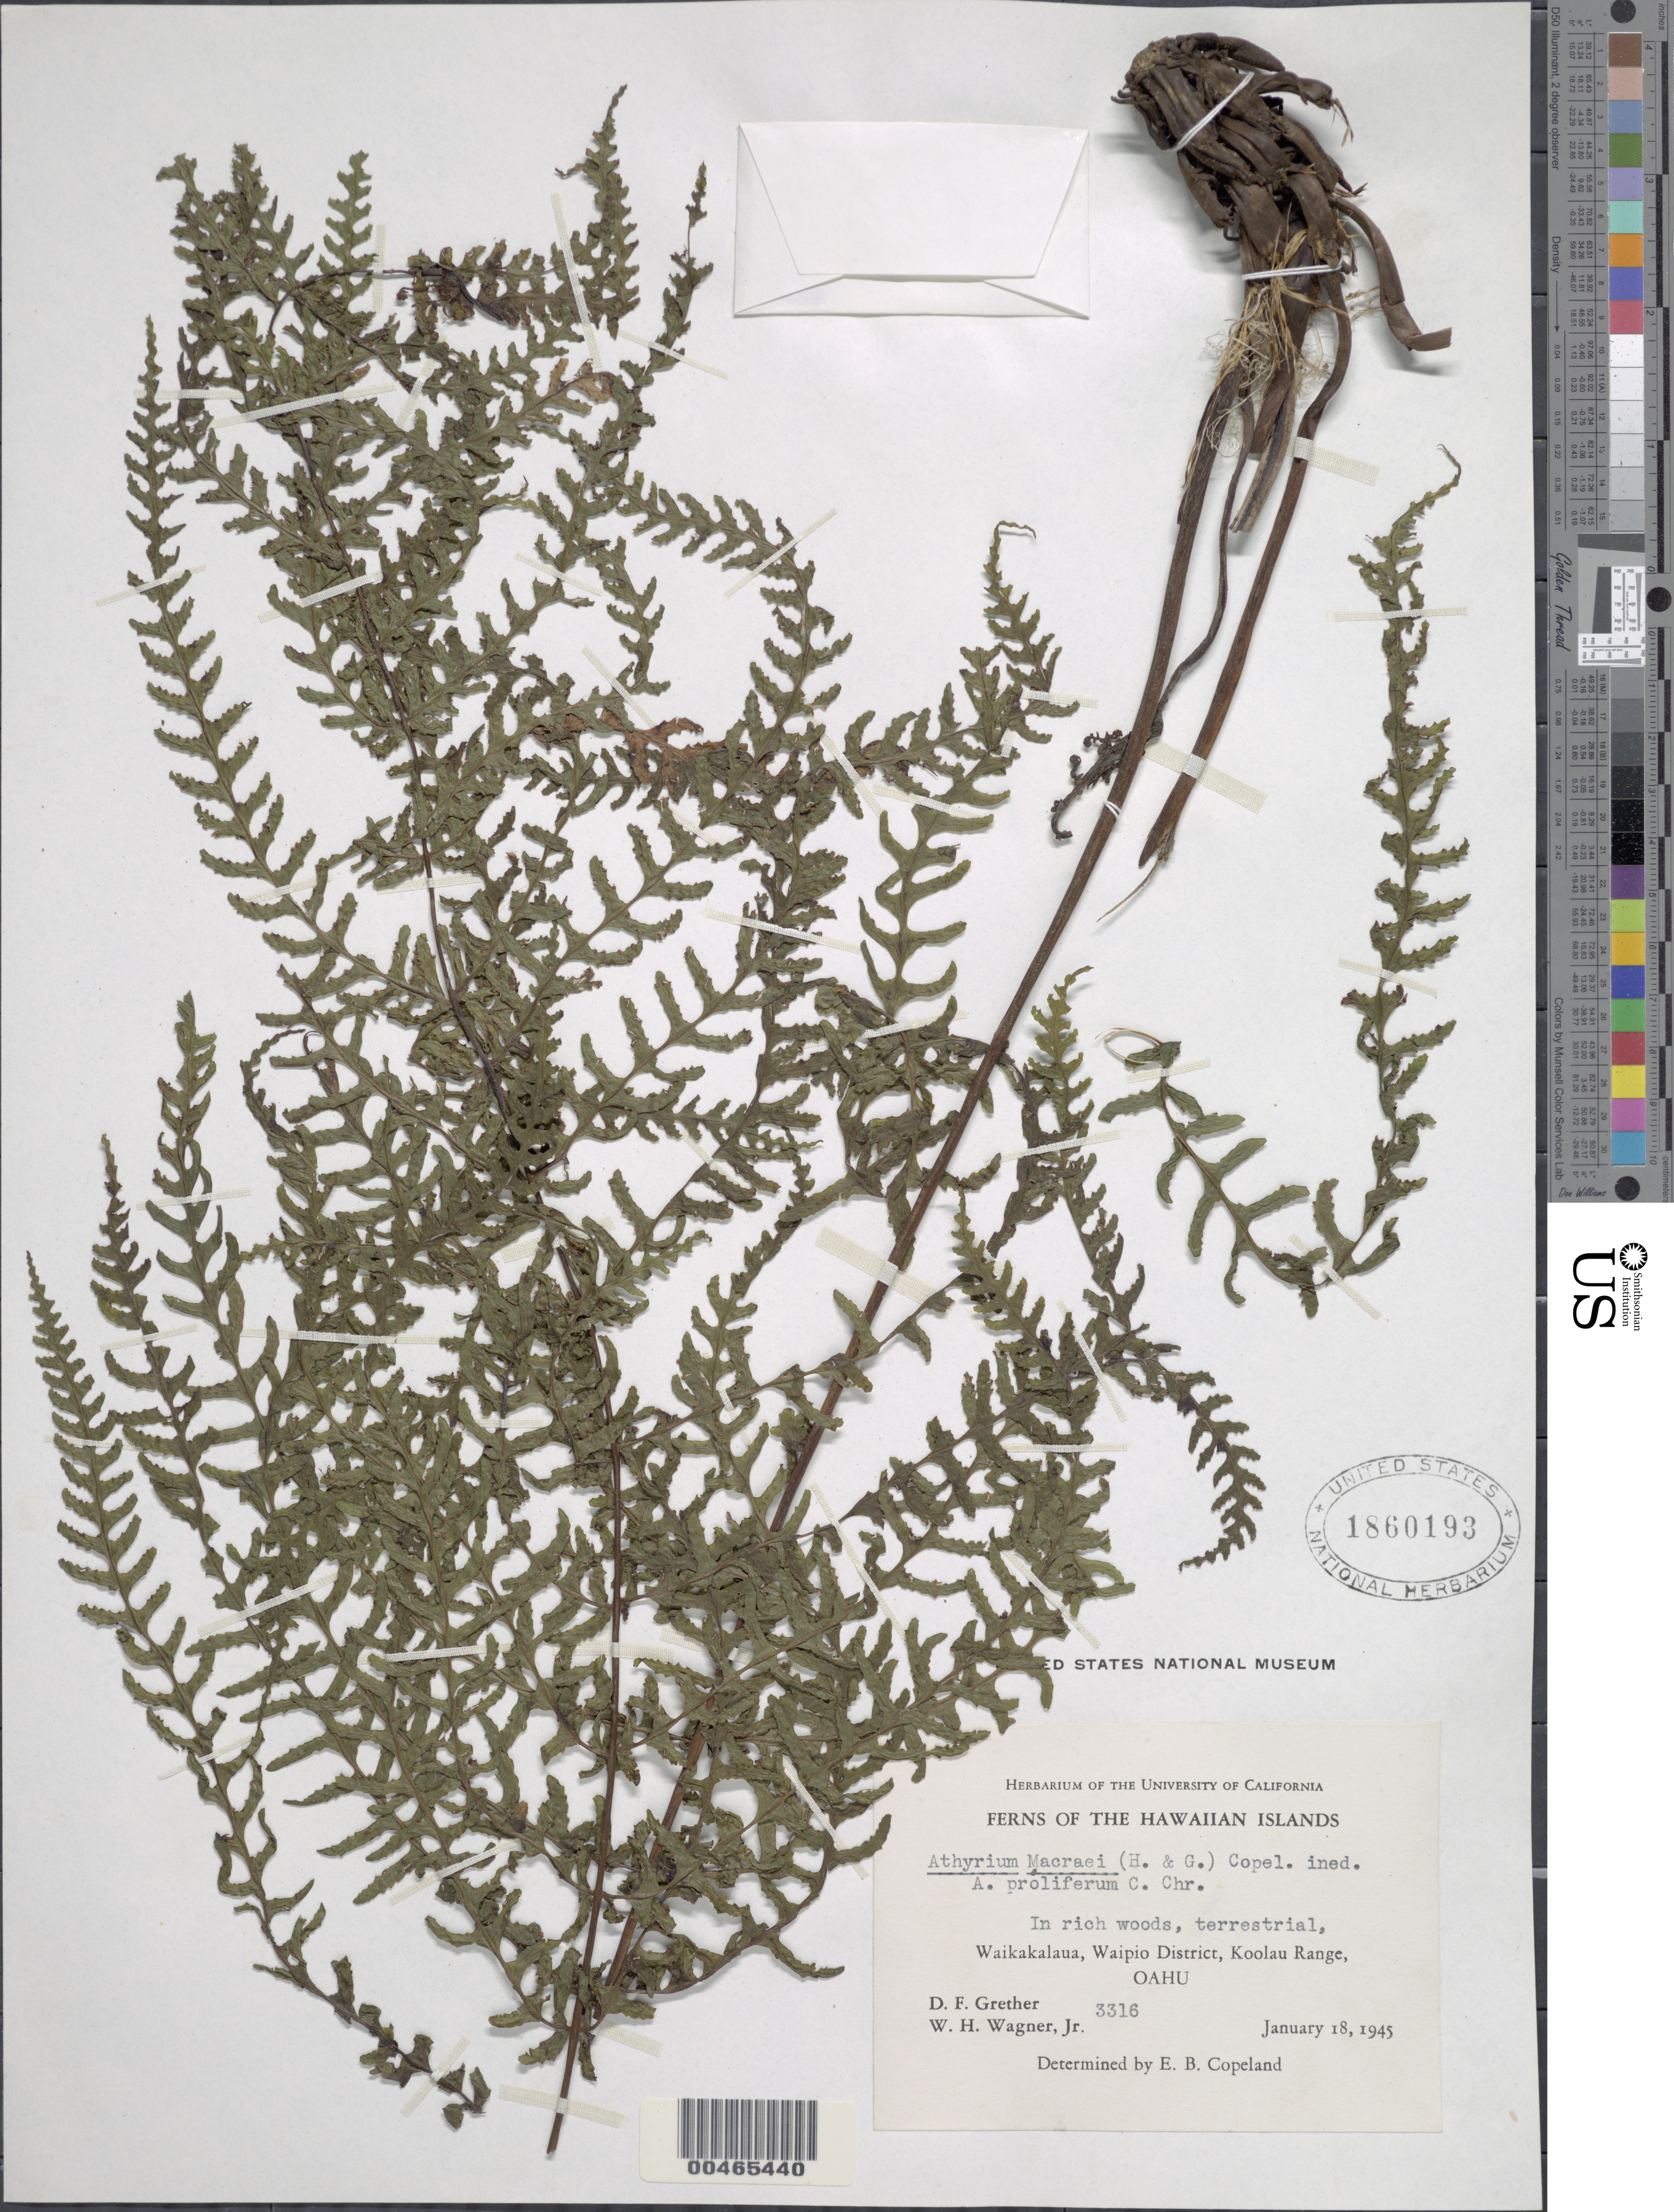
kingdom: Plantae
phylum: Tracheophyta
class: Polypodiopsida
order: Polypodiales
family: Athyriaceae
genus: Deparia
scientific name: Deparia prolifera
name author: (Kaulf.) Hook. & Grev.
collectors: D. F. Grether & W. H. Wagner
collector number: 3316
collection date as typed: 18 Jan 1945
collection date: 1945-01-18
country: United States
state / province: Hawaii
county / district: Honolulu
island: Oahu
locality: Waikakalaua, Waipio District, Koolau Range, Oahu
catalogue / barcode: US 1860193